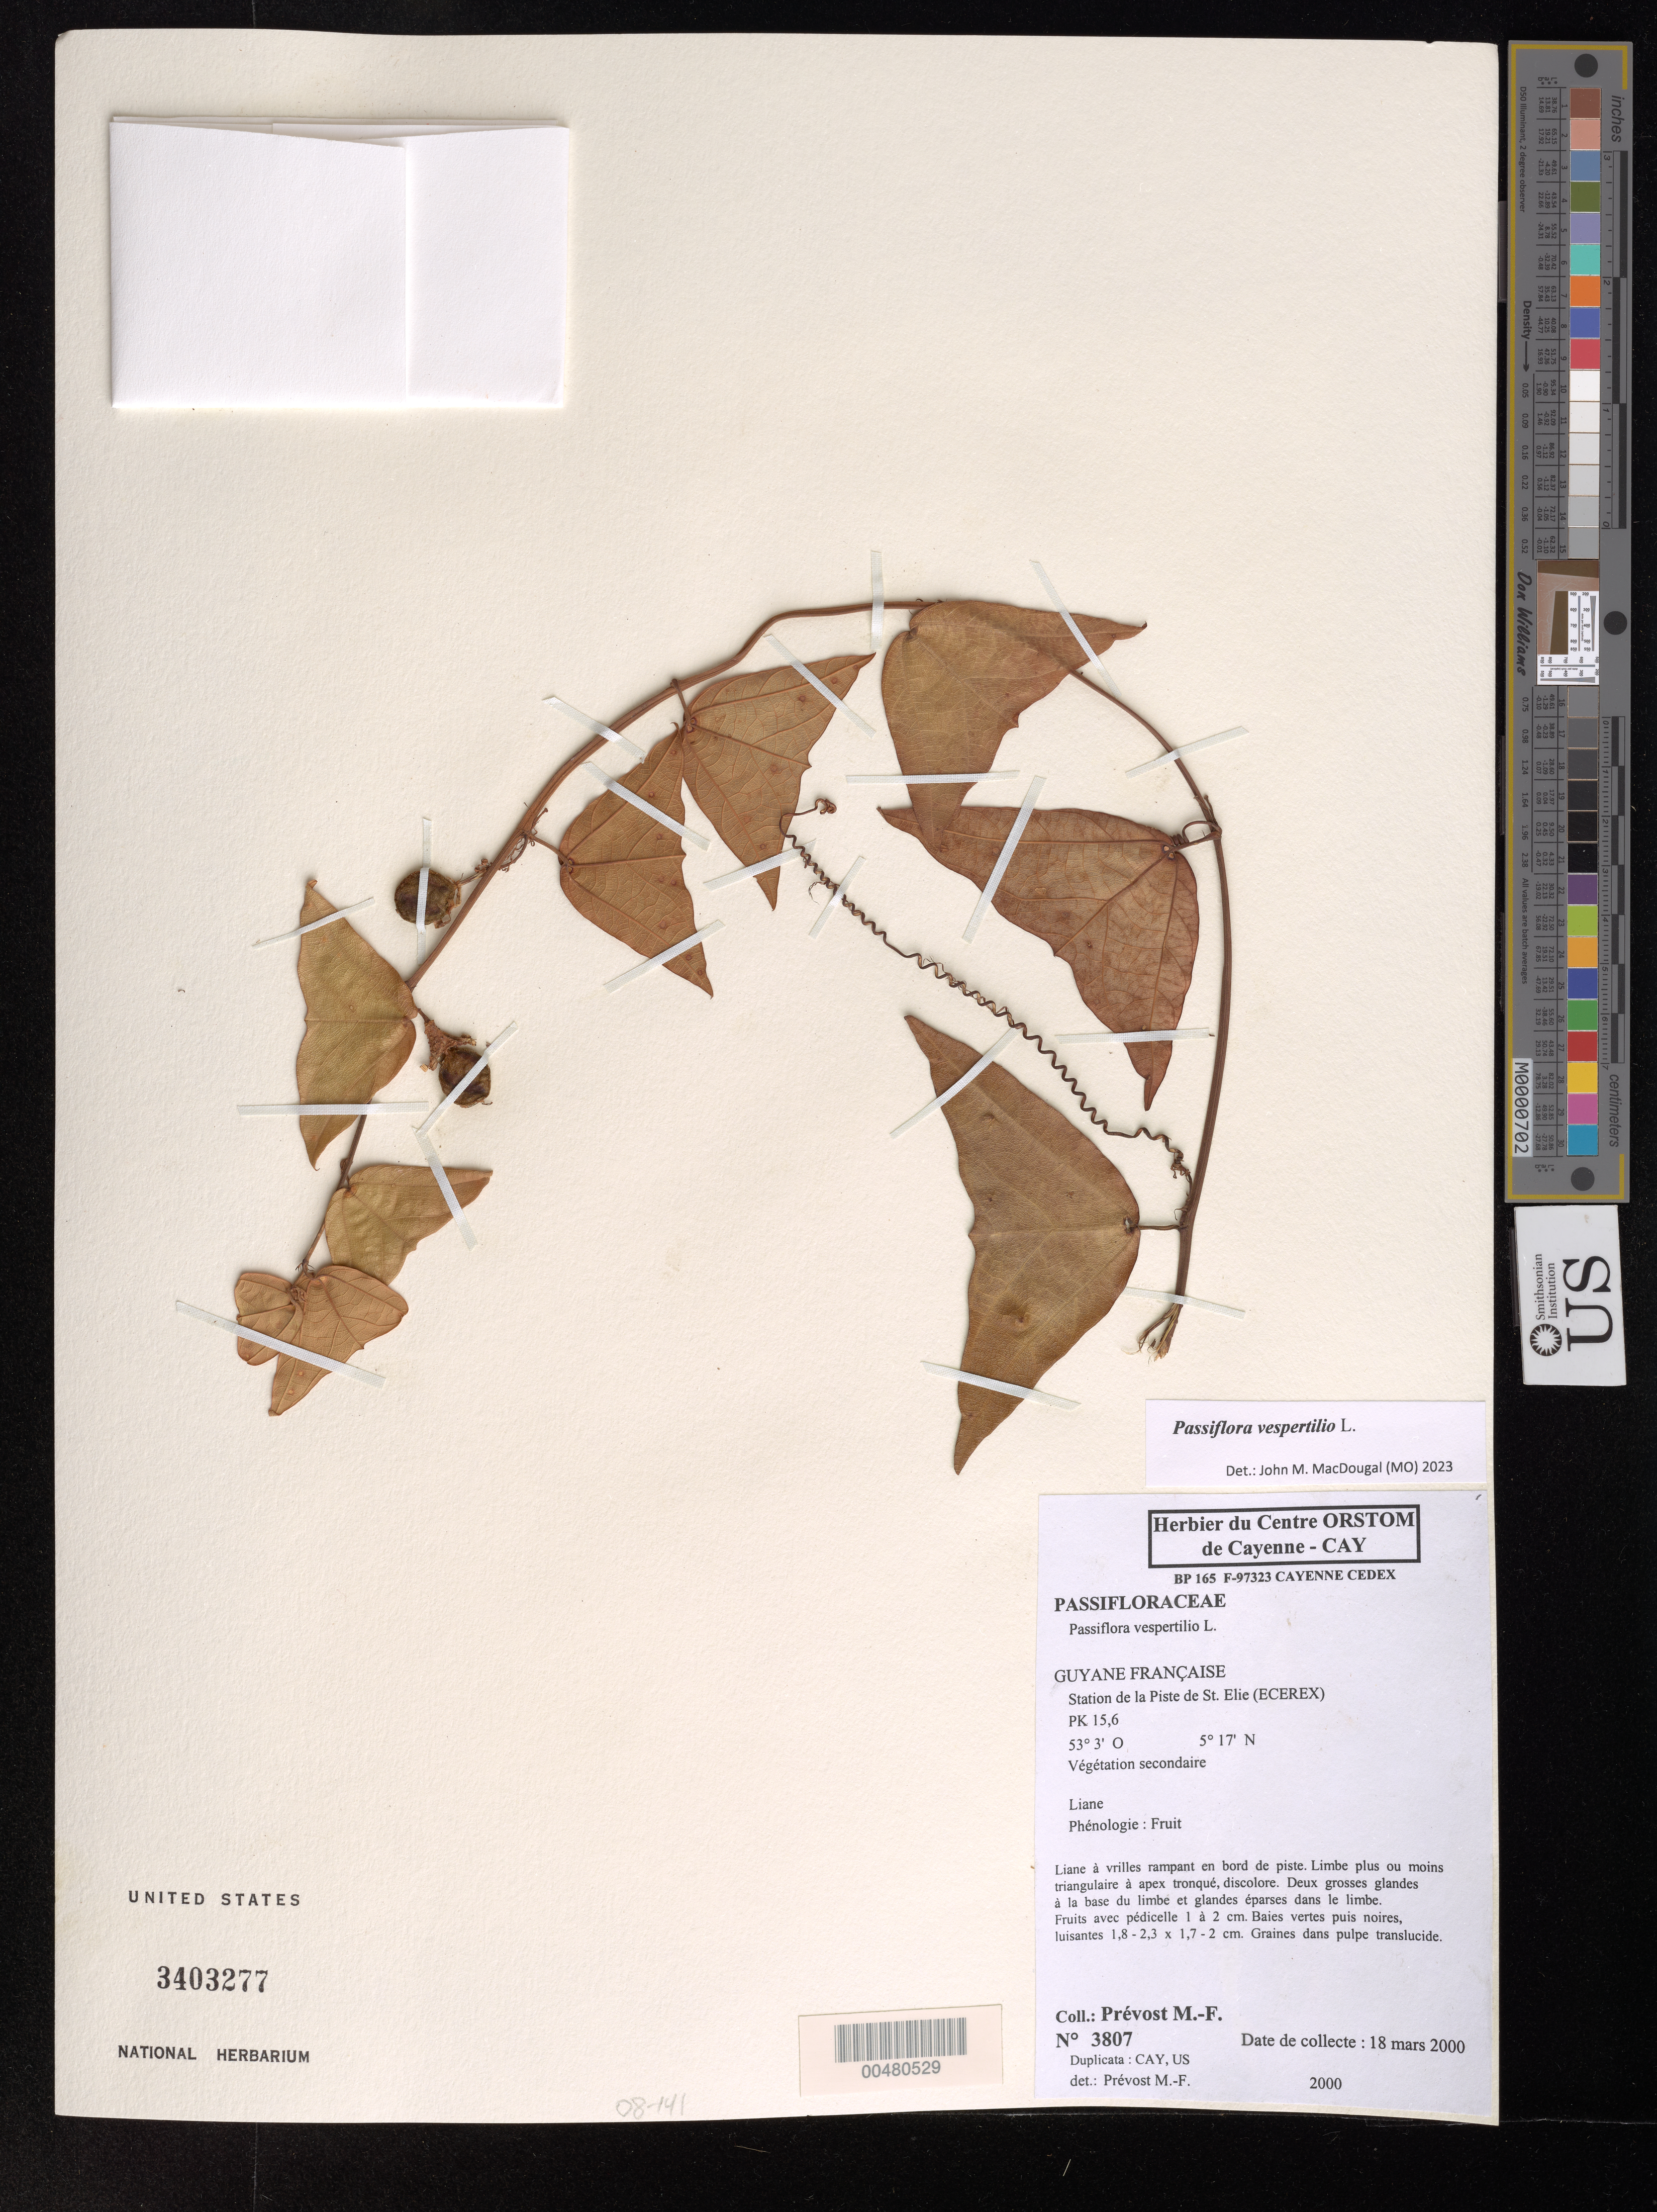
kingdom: Plantae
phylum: Tracheophyta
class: Magnoliopsida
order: Malpighiales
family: Passifloraceae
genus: Passiflora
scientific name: Passiflora vespertilio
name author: L.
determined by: Prévost, M.-F.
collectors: M.-F. Prévost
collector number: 3807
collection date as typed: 18-Mar-00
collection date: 2000-03-18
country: French Guiana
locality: Piste de Saint-Élie, pk. 15.6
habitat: Secondary vegetation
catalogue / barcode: US 3403277